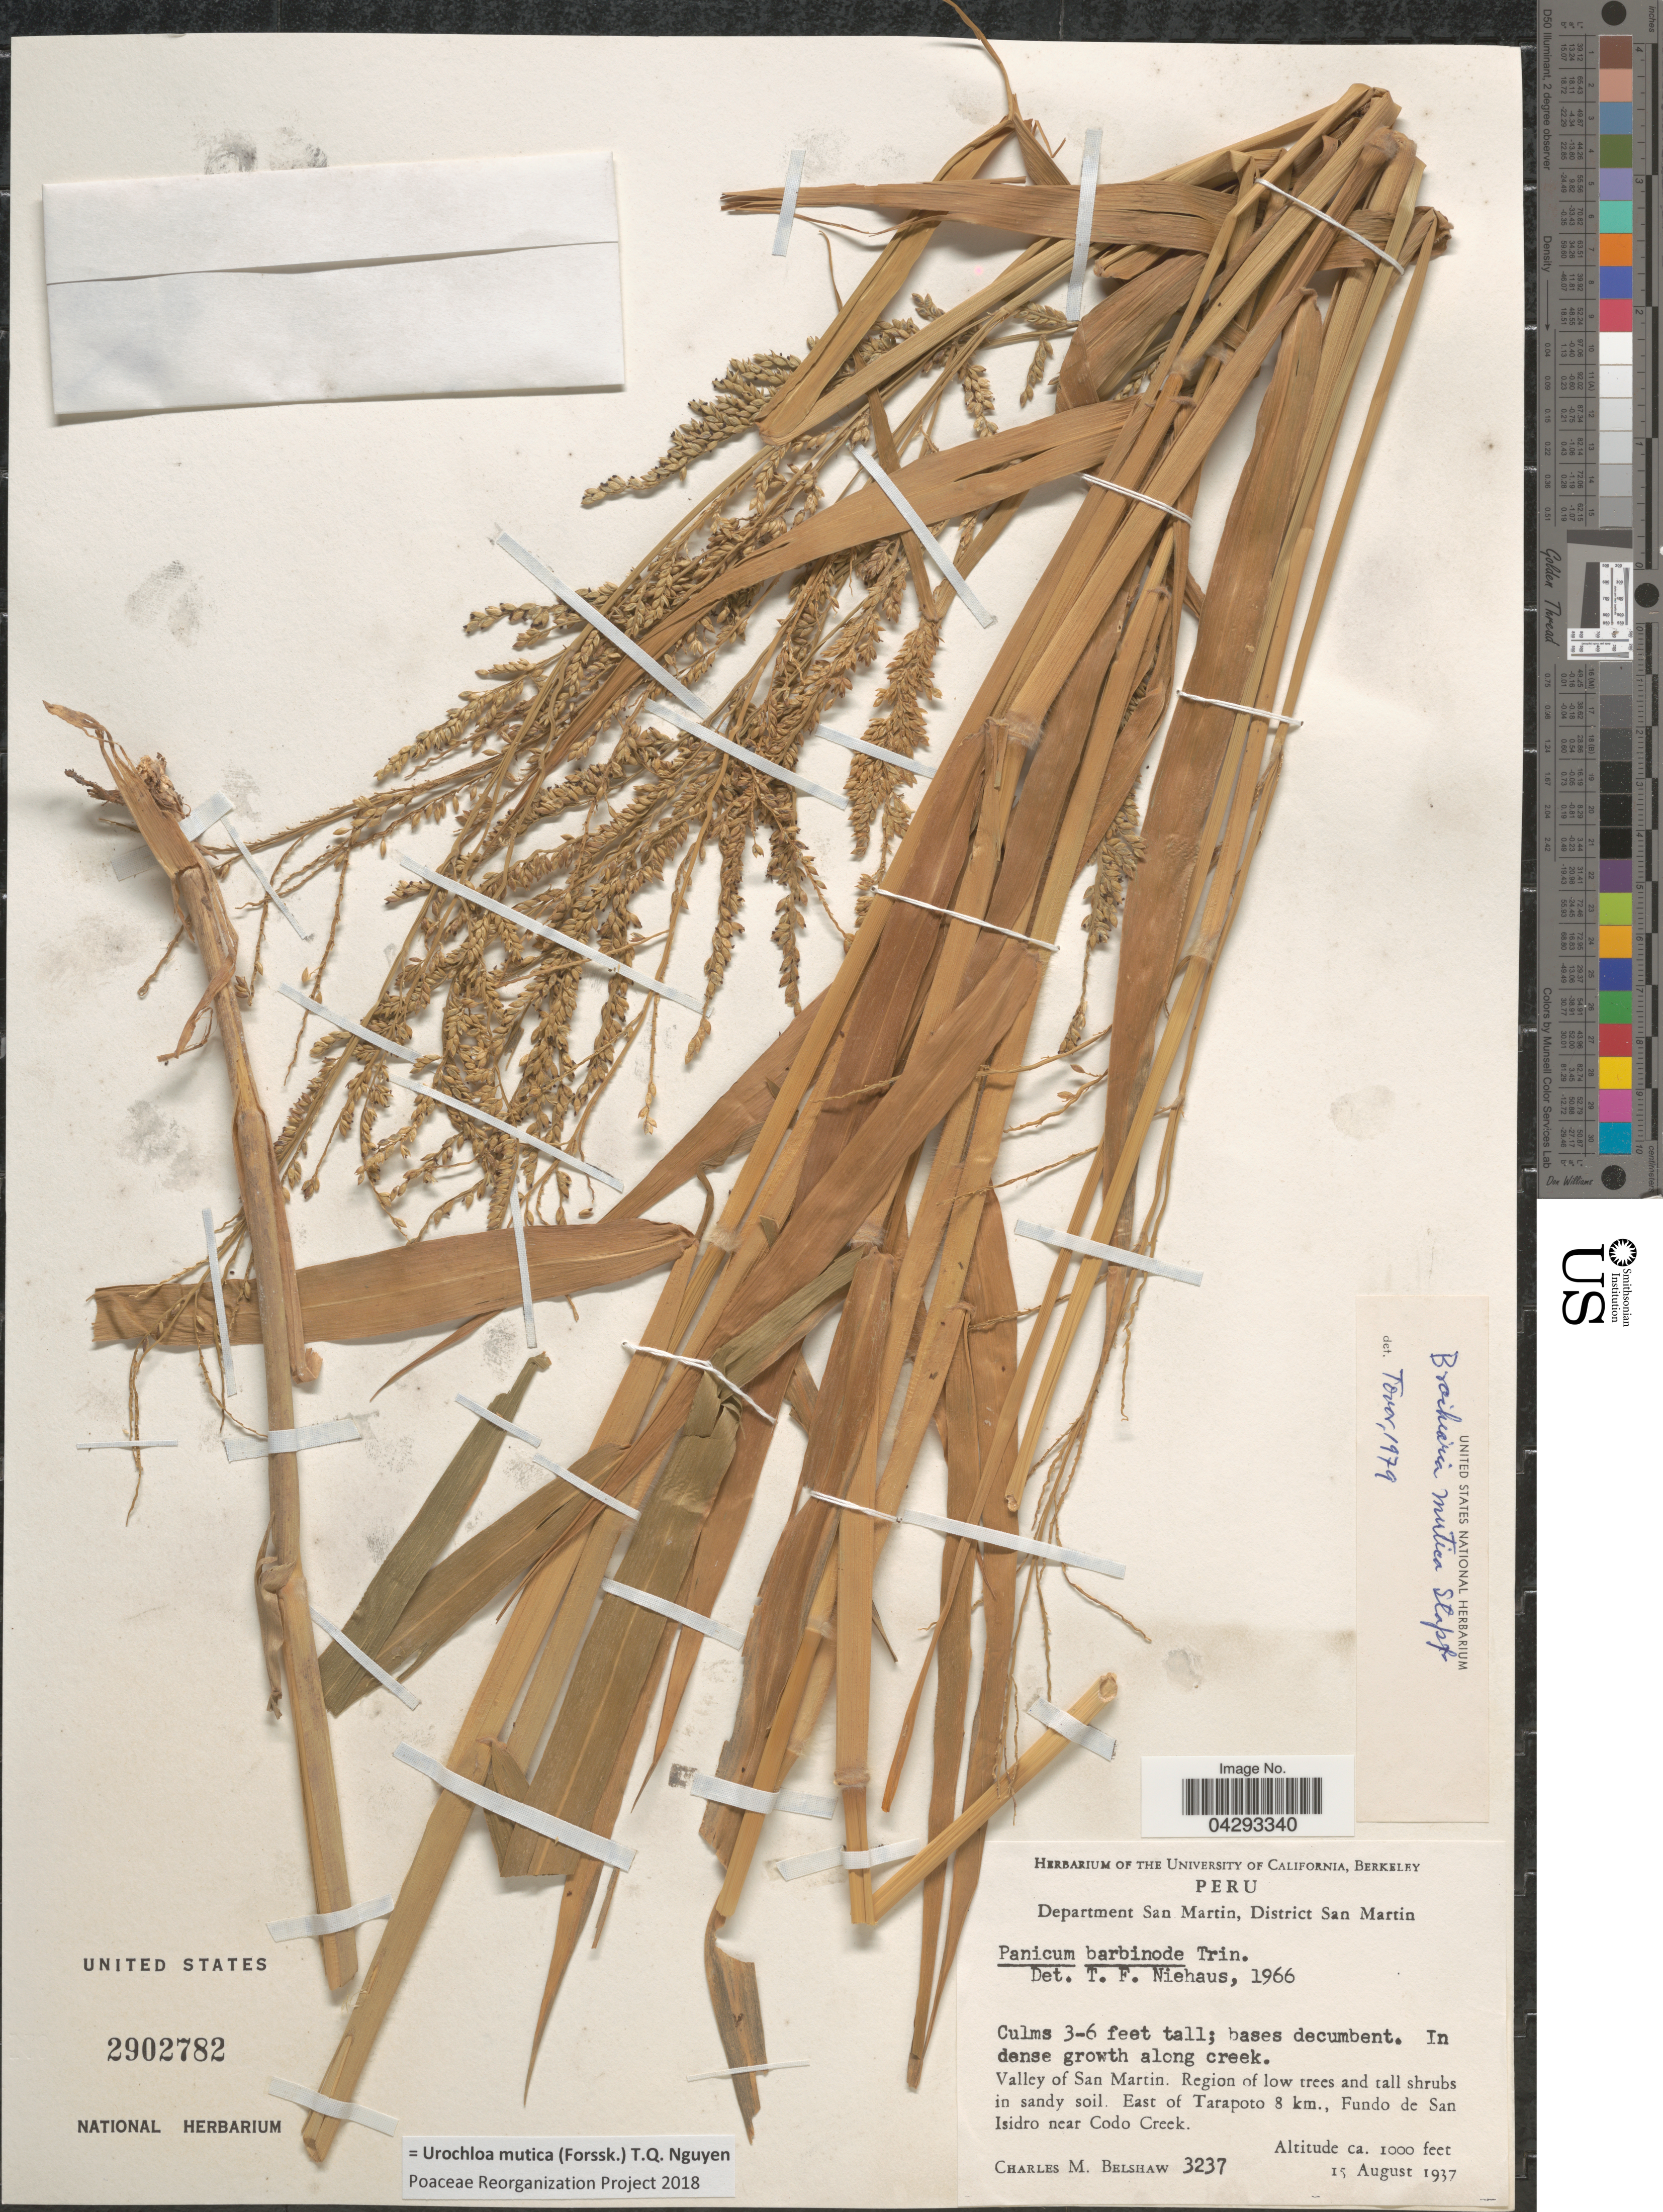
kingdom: Plantae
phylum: Tracheophyta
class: Liliopsida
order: Poales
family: Poaceae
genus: Urochloa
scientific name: Urochloa mutica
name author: (Forssk.) T.Q. Nguyen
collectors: C. Shaw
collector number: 3237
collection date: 1937-08-15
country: Peru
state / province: San Martín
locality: Department San Martin, District San Martin. Valley of San Martin. Region of low trees and tall shrubs in sandy soil. East of Tadrapoto 8 km., Fundo de San Isidro near Codo Creek.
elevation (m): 305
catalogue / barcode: US 2902782